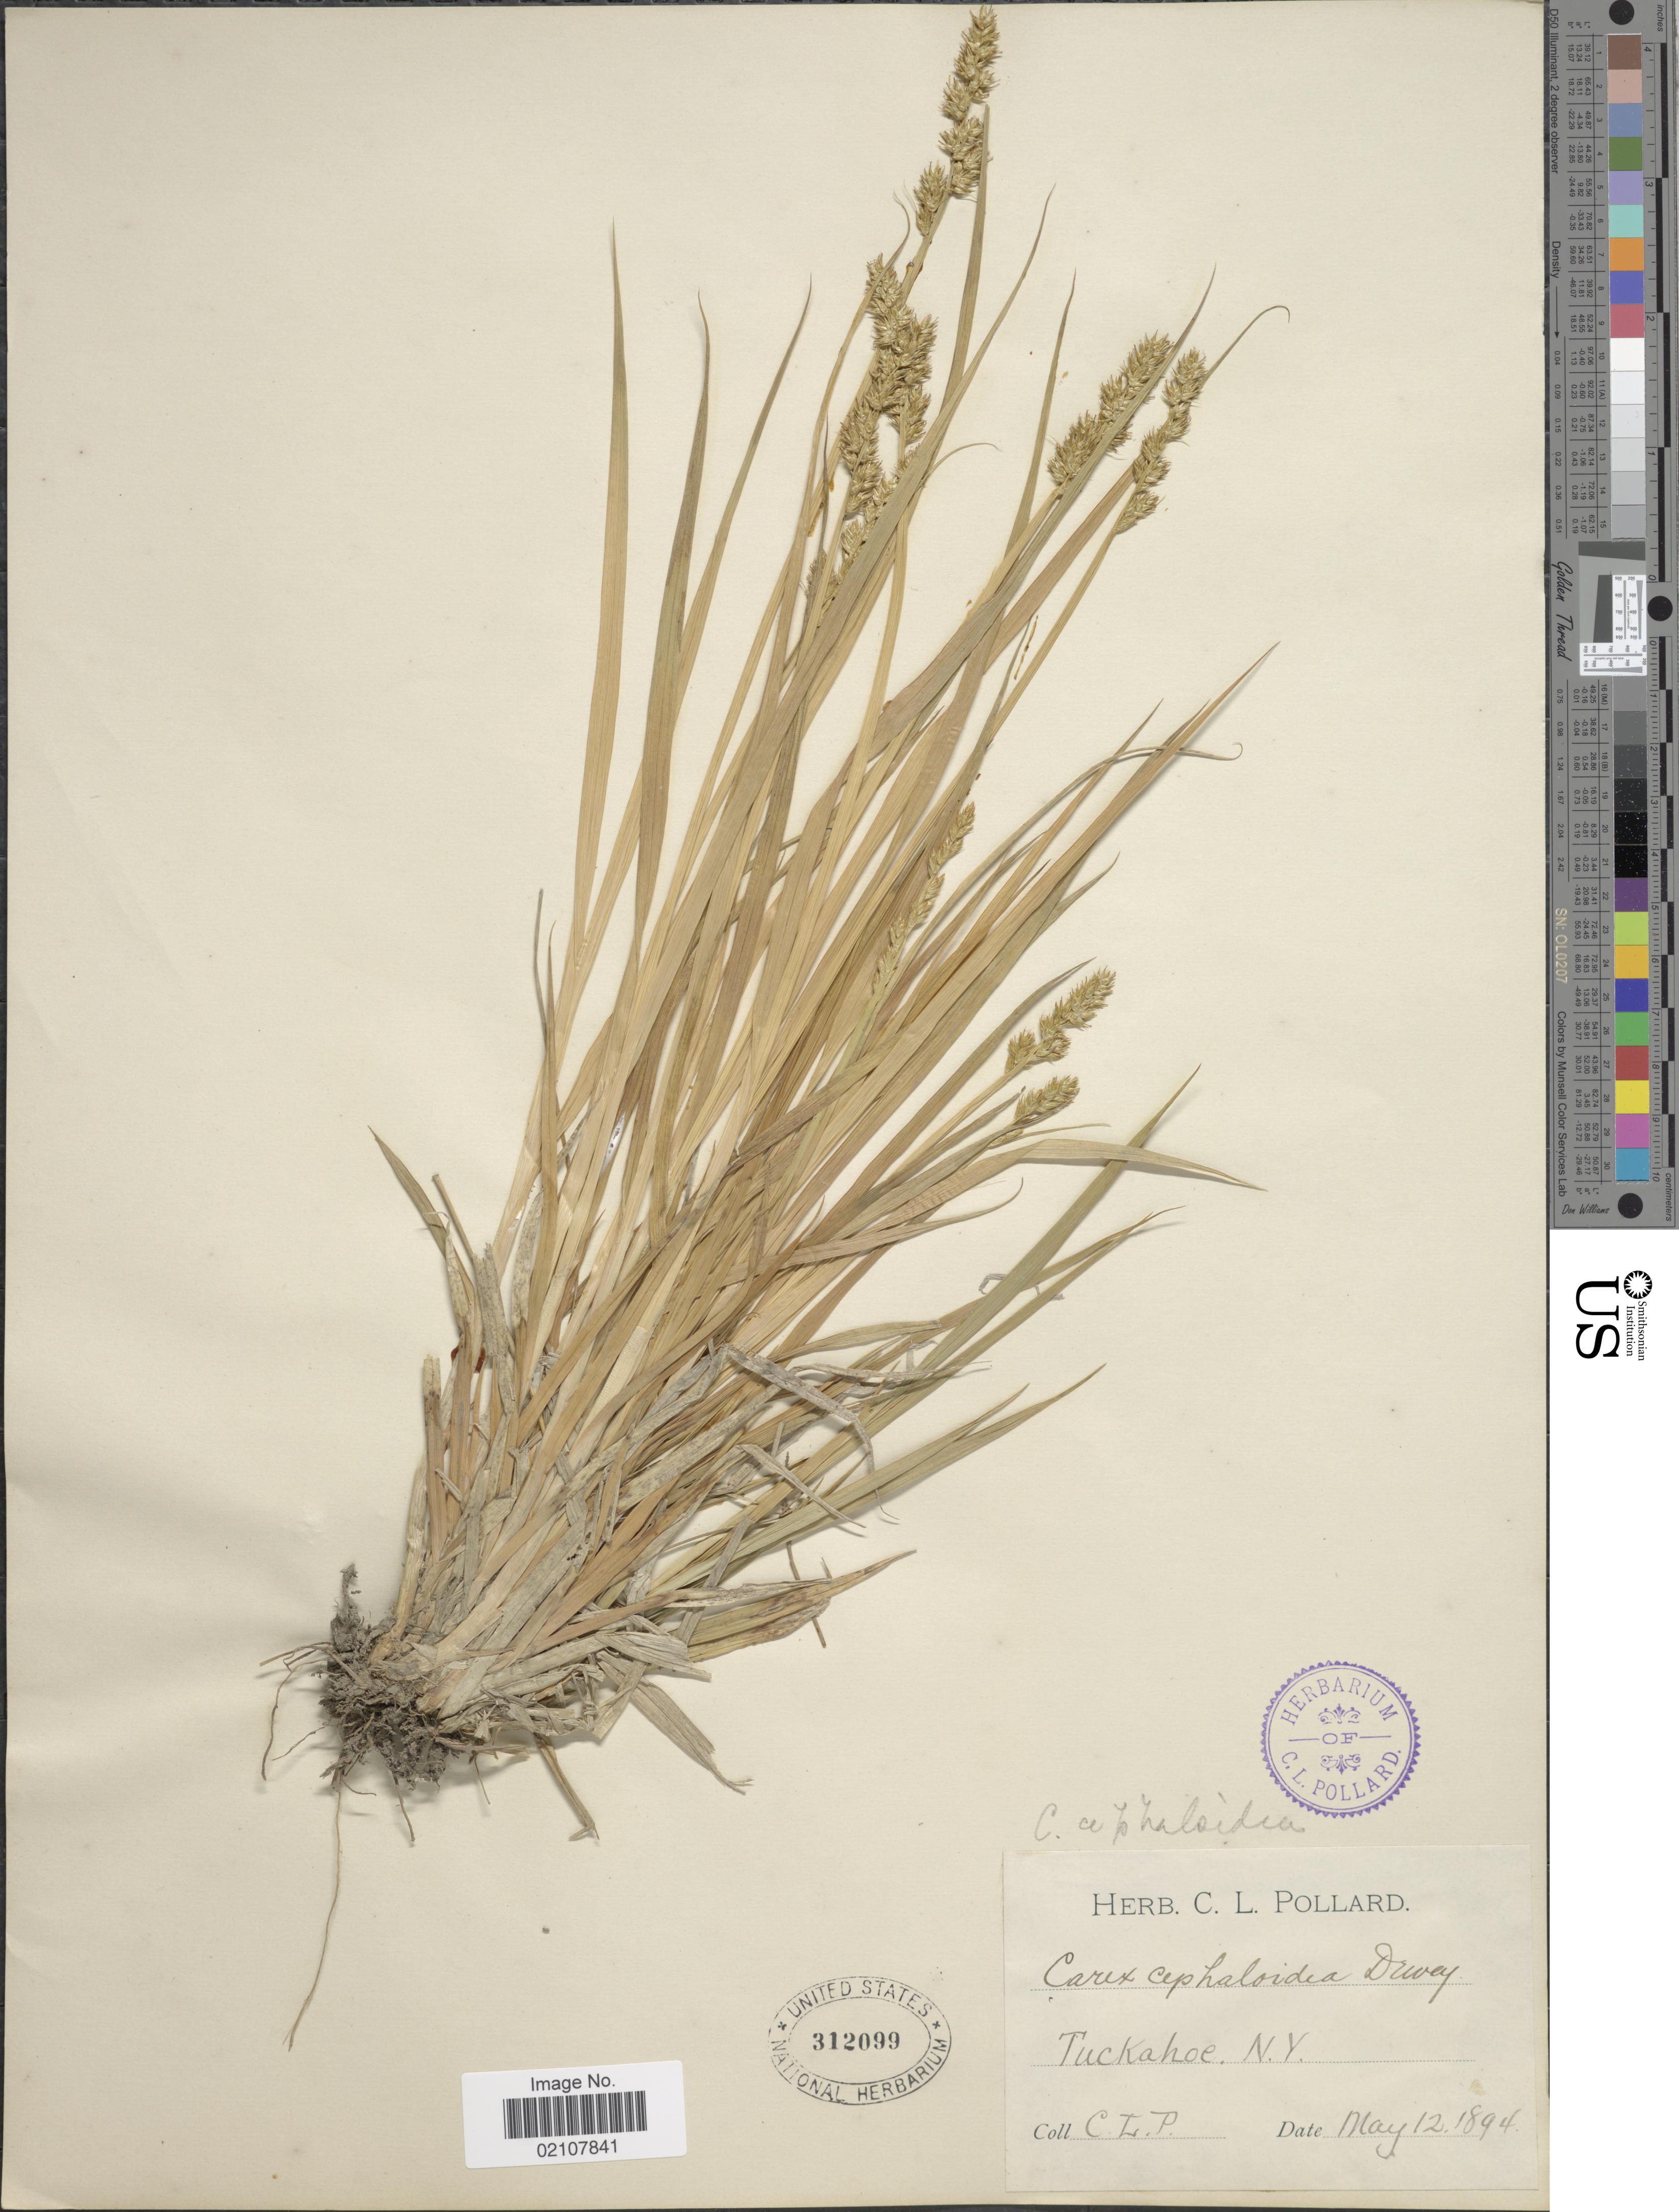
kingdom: Plantae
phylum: Tracheophyta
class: Liliopsida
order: Poales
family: Cyperaceae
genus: Carex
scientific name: Carex cephaloidea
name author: (Dewey) Dewey ex Boott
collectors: C. L. Pollard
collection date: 1894-05-12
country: United States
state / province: New York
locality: Tuckahoe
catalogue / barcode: US 312099